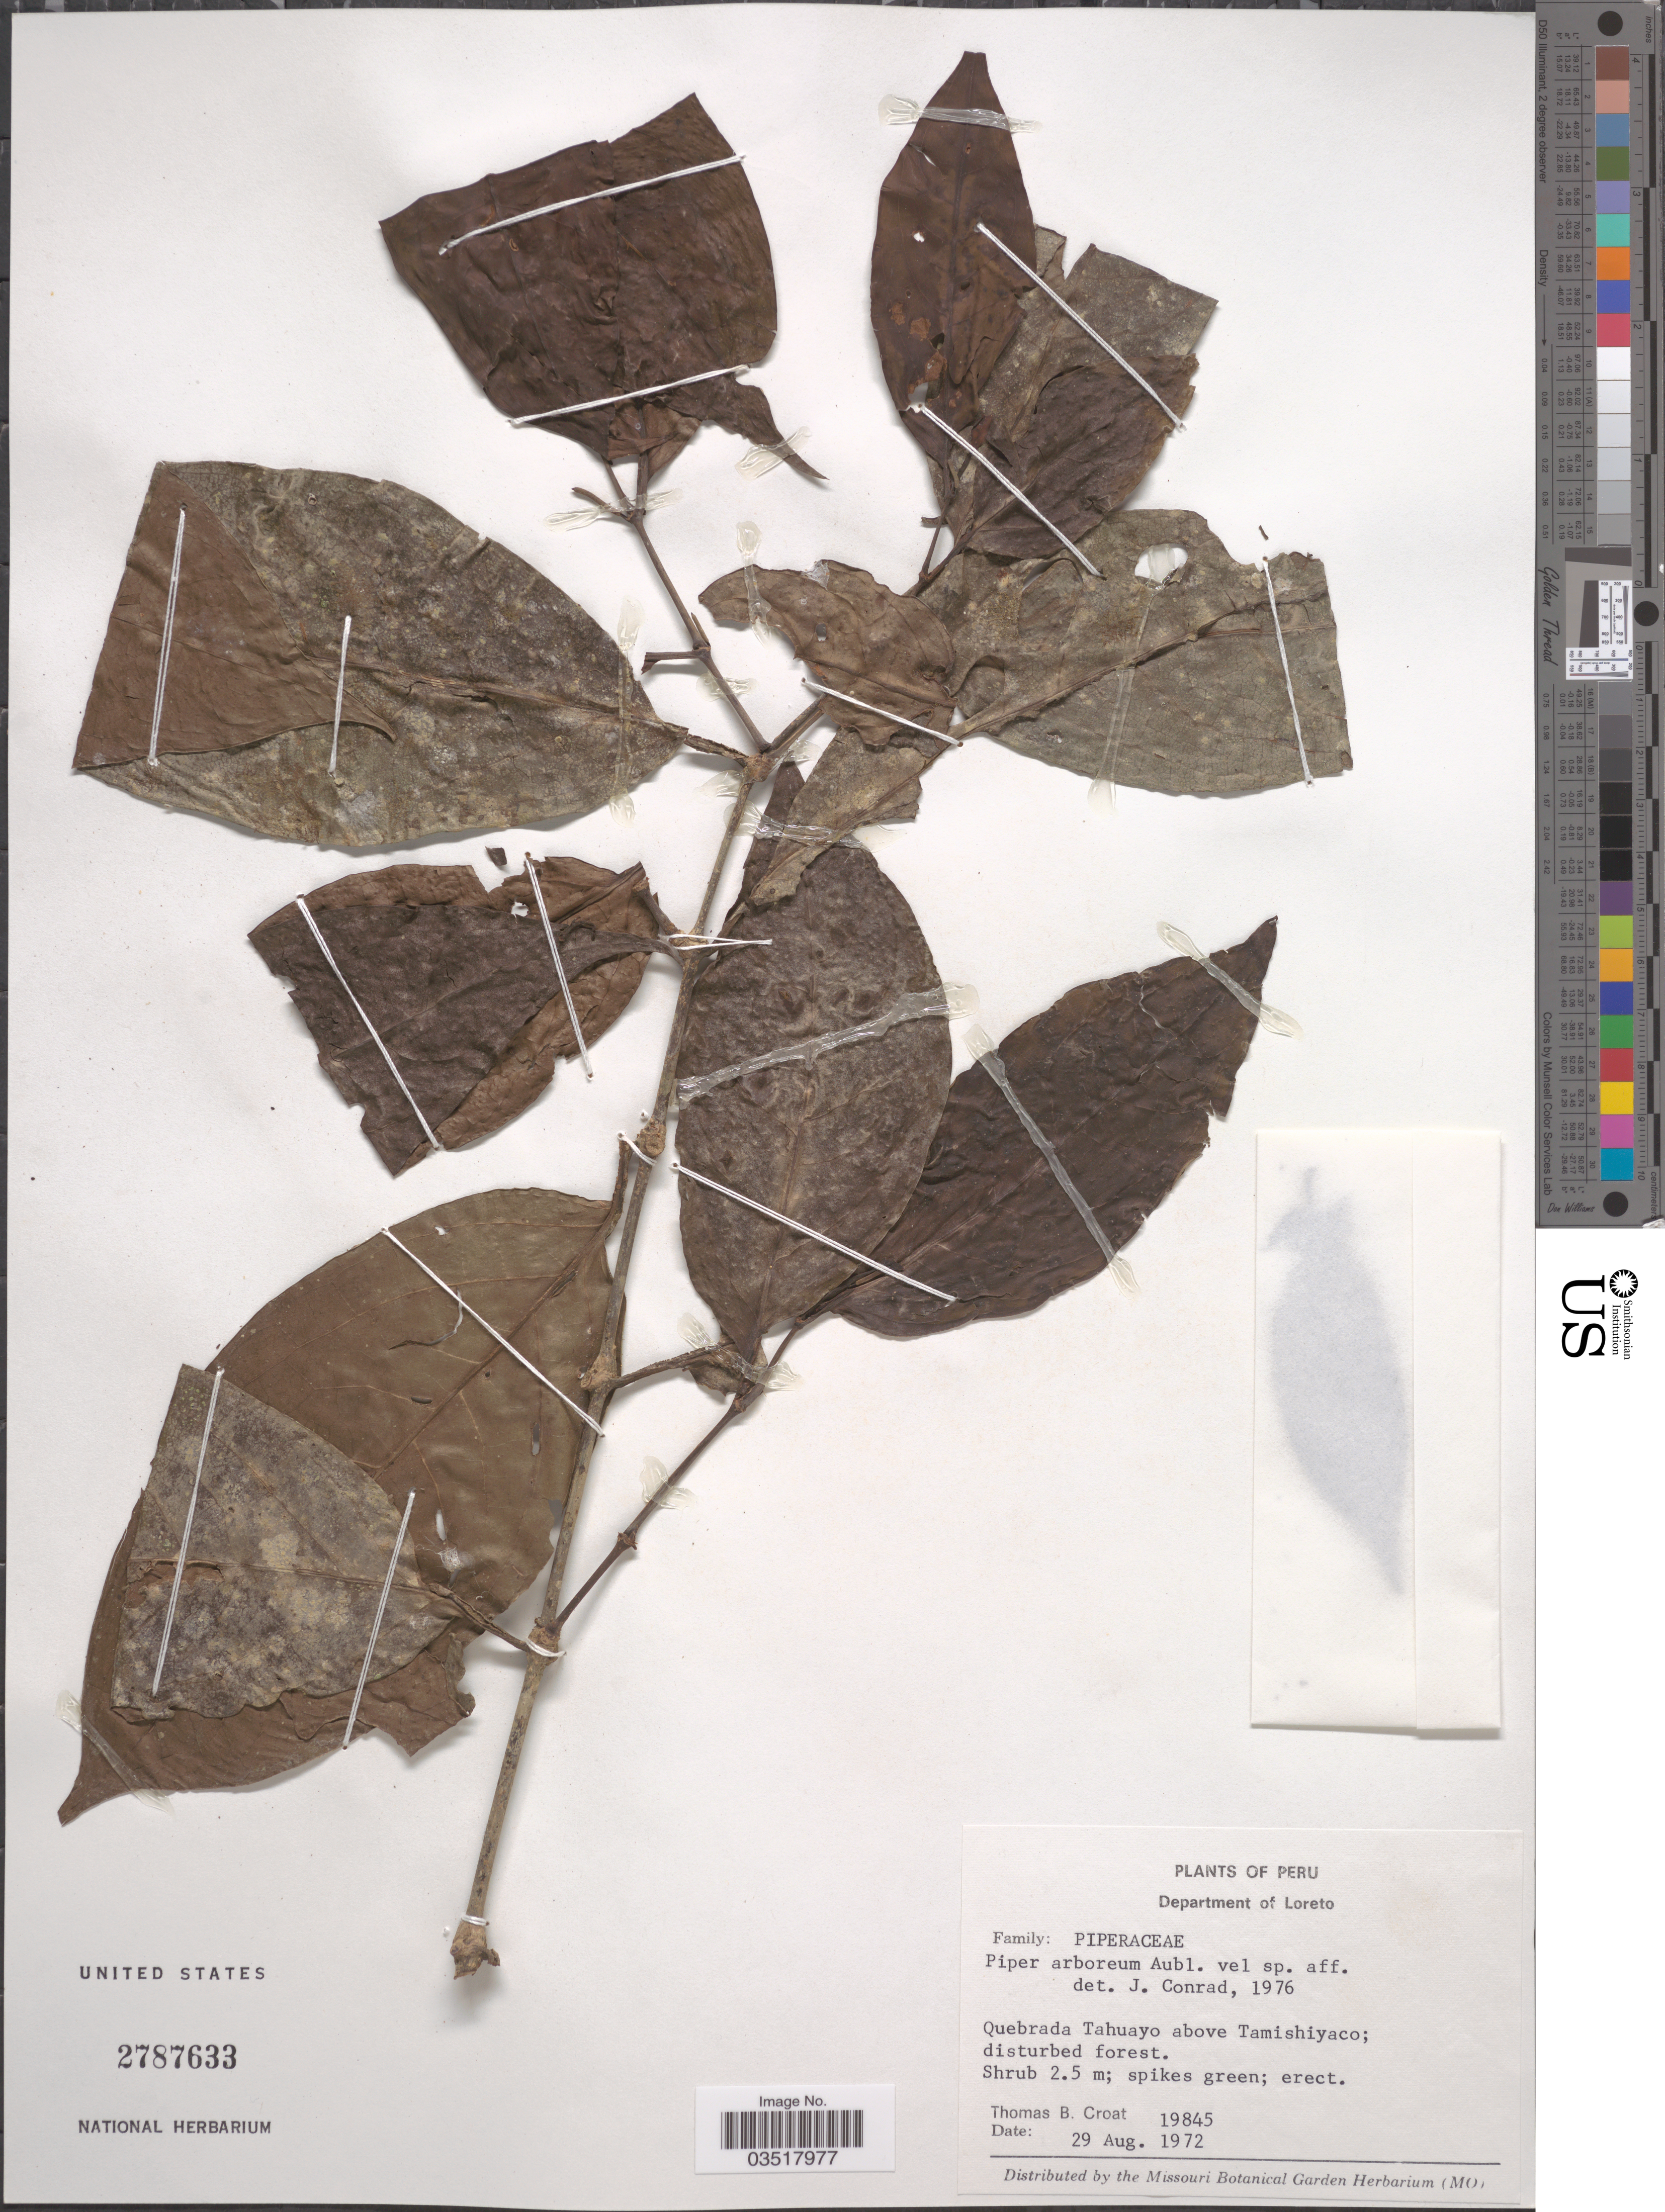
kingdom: Plantae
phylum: Tracheophyta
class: Magnoliopsida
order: Piperales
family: Piperaceae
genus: Piper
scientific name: Piper arboreum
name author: Aubl.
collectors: T. B. Croat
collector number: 19845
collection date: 1972-08-29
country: Peru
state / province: Loreto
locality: Department of Loreto. Quebrada Tahuayo above Tamishiyaco.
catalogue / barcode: US 2787633